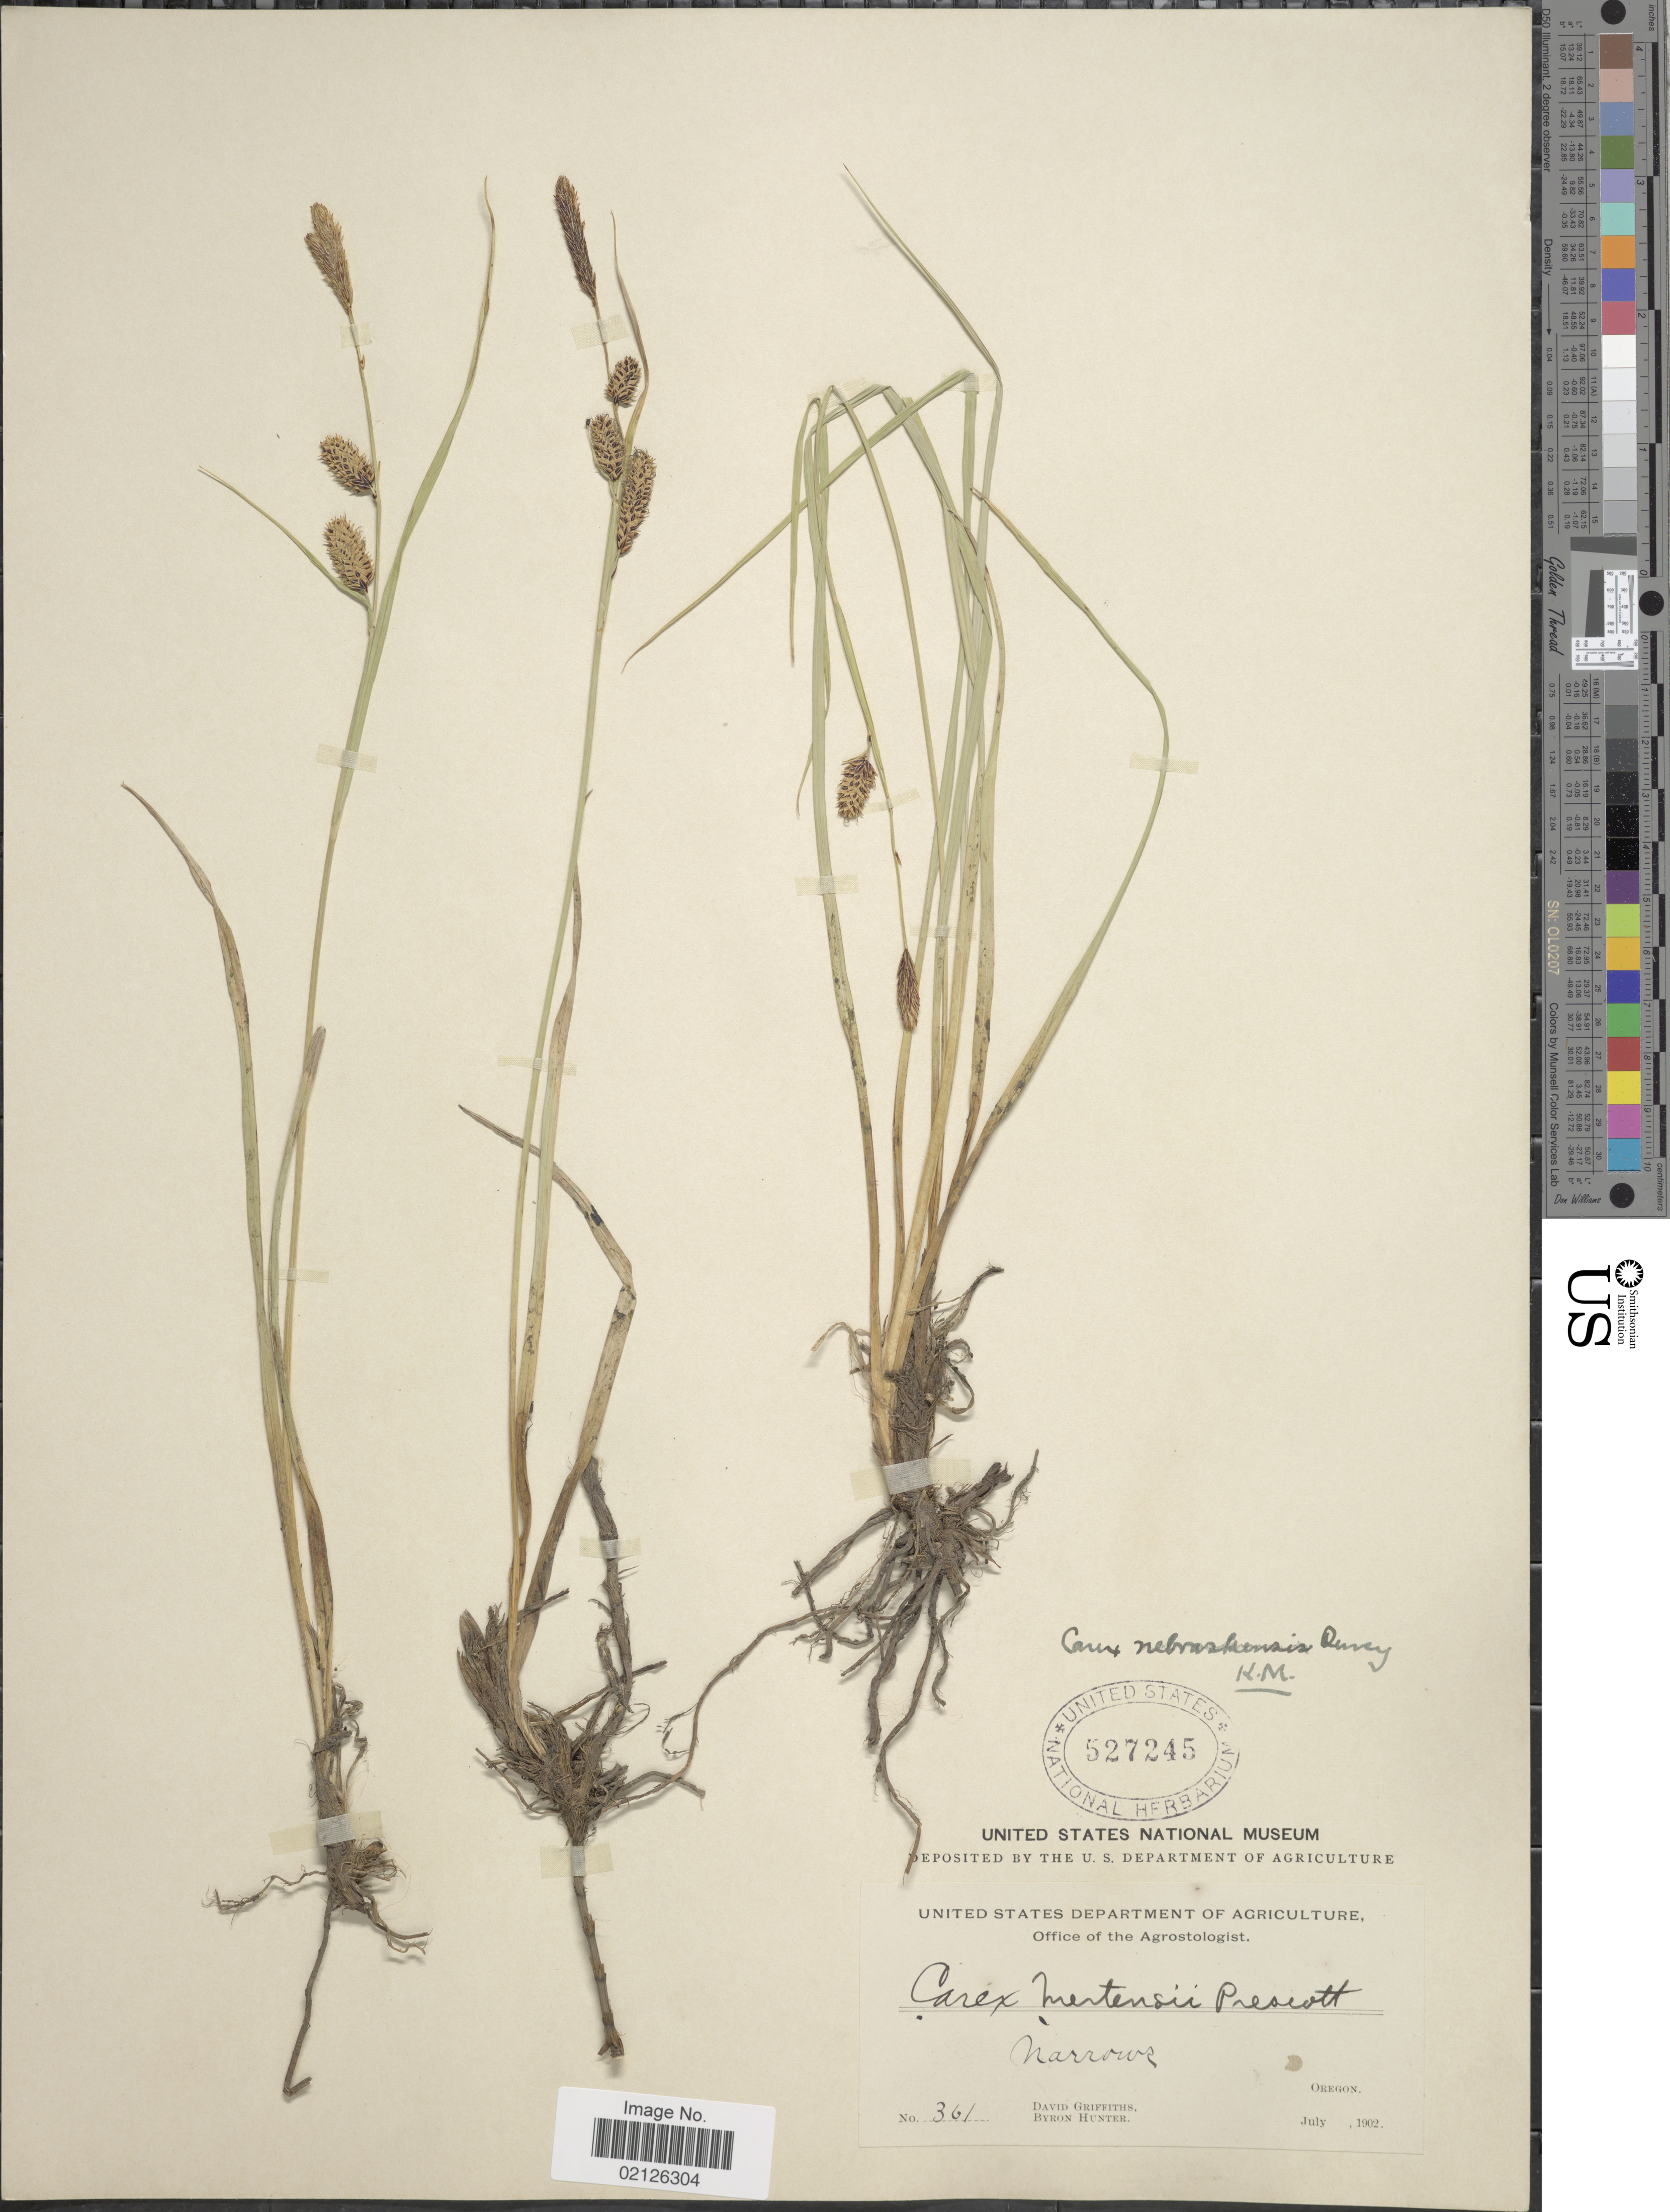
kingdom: Plantae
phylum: Tracheophyta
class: Liliopsida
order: Poales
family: Cyperaceae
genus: Carex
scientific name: Carex nebrascensis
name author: Dewey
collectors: D. Griffiths & B. Hunter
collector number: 361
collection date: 1902-07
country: United States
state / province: Oregon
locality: Narrows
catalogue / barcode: US 527245